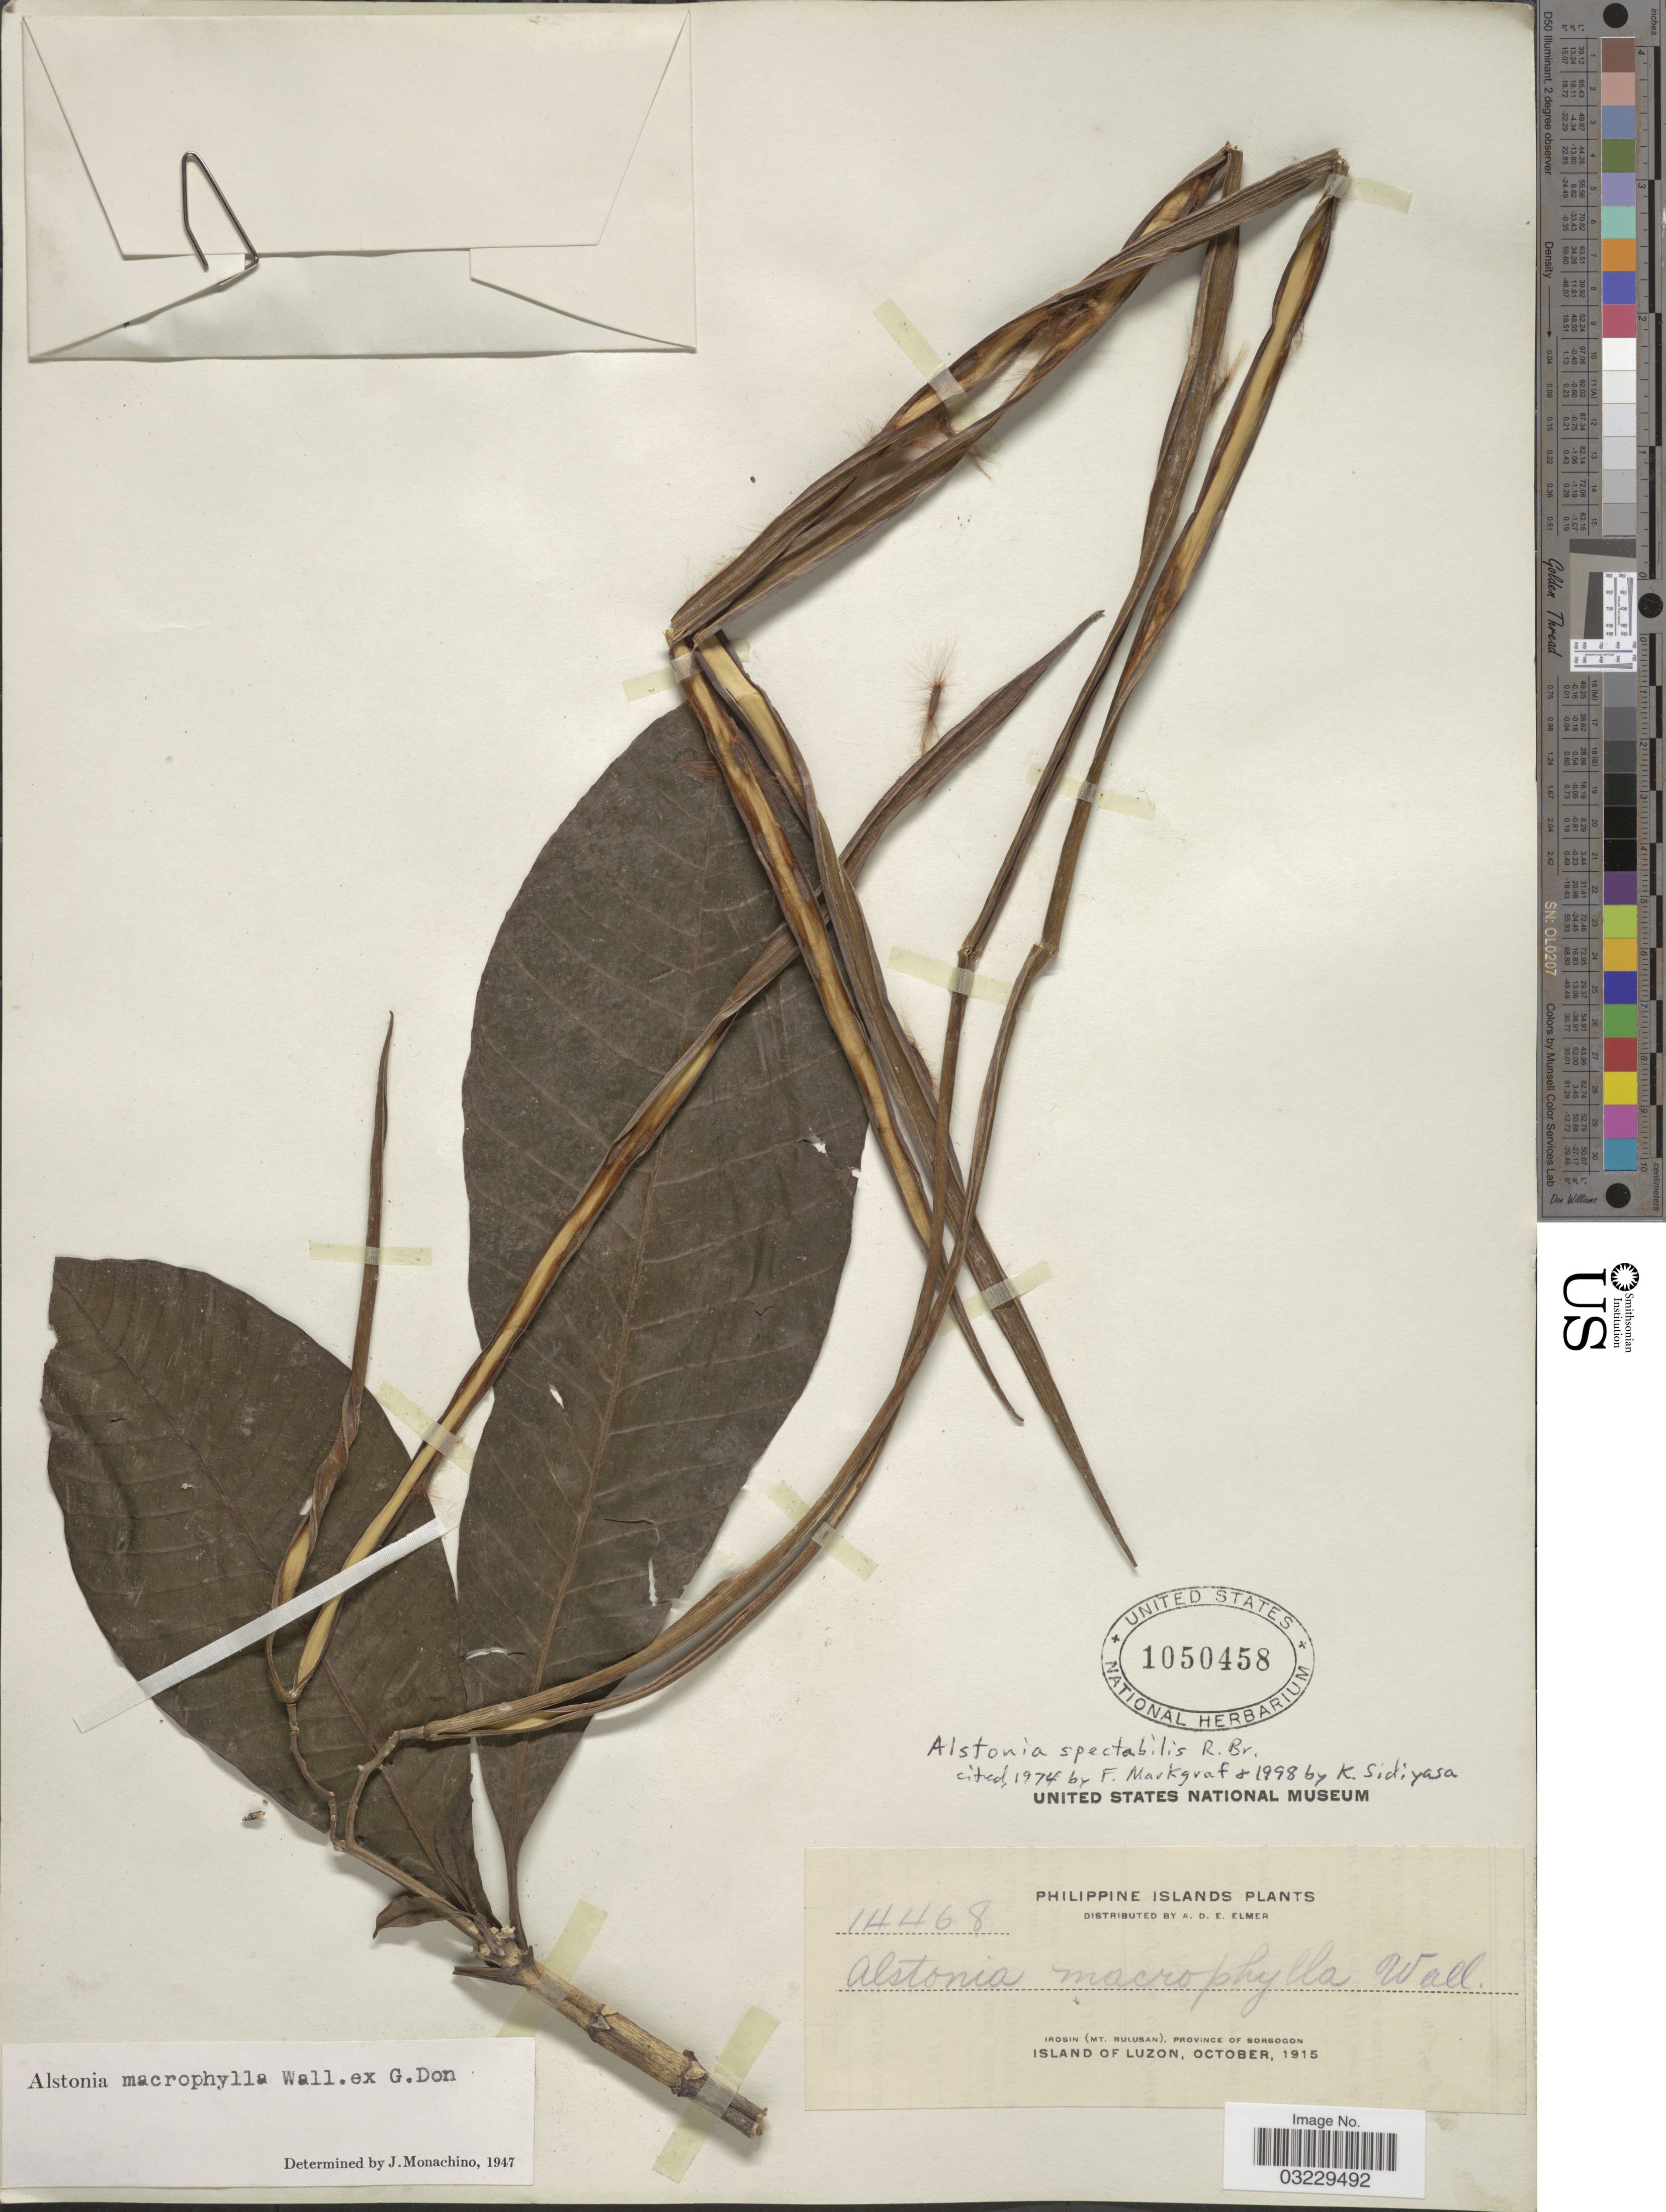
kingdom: Plantae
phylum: Tracheophyta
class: Magnoliopsida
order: Gentianales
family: Apocynaceae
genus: Alstonia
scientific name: Alstonia spectabilis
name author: R. Br.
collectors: A. D. E. Elmer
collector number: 14468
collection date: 1915-10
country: Philippines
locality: Philippine Islands, Irosin (Mt. Bulusan), Province of Sorsogon, Island of Luzon.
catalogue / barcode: US 1050458